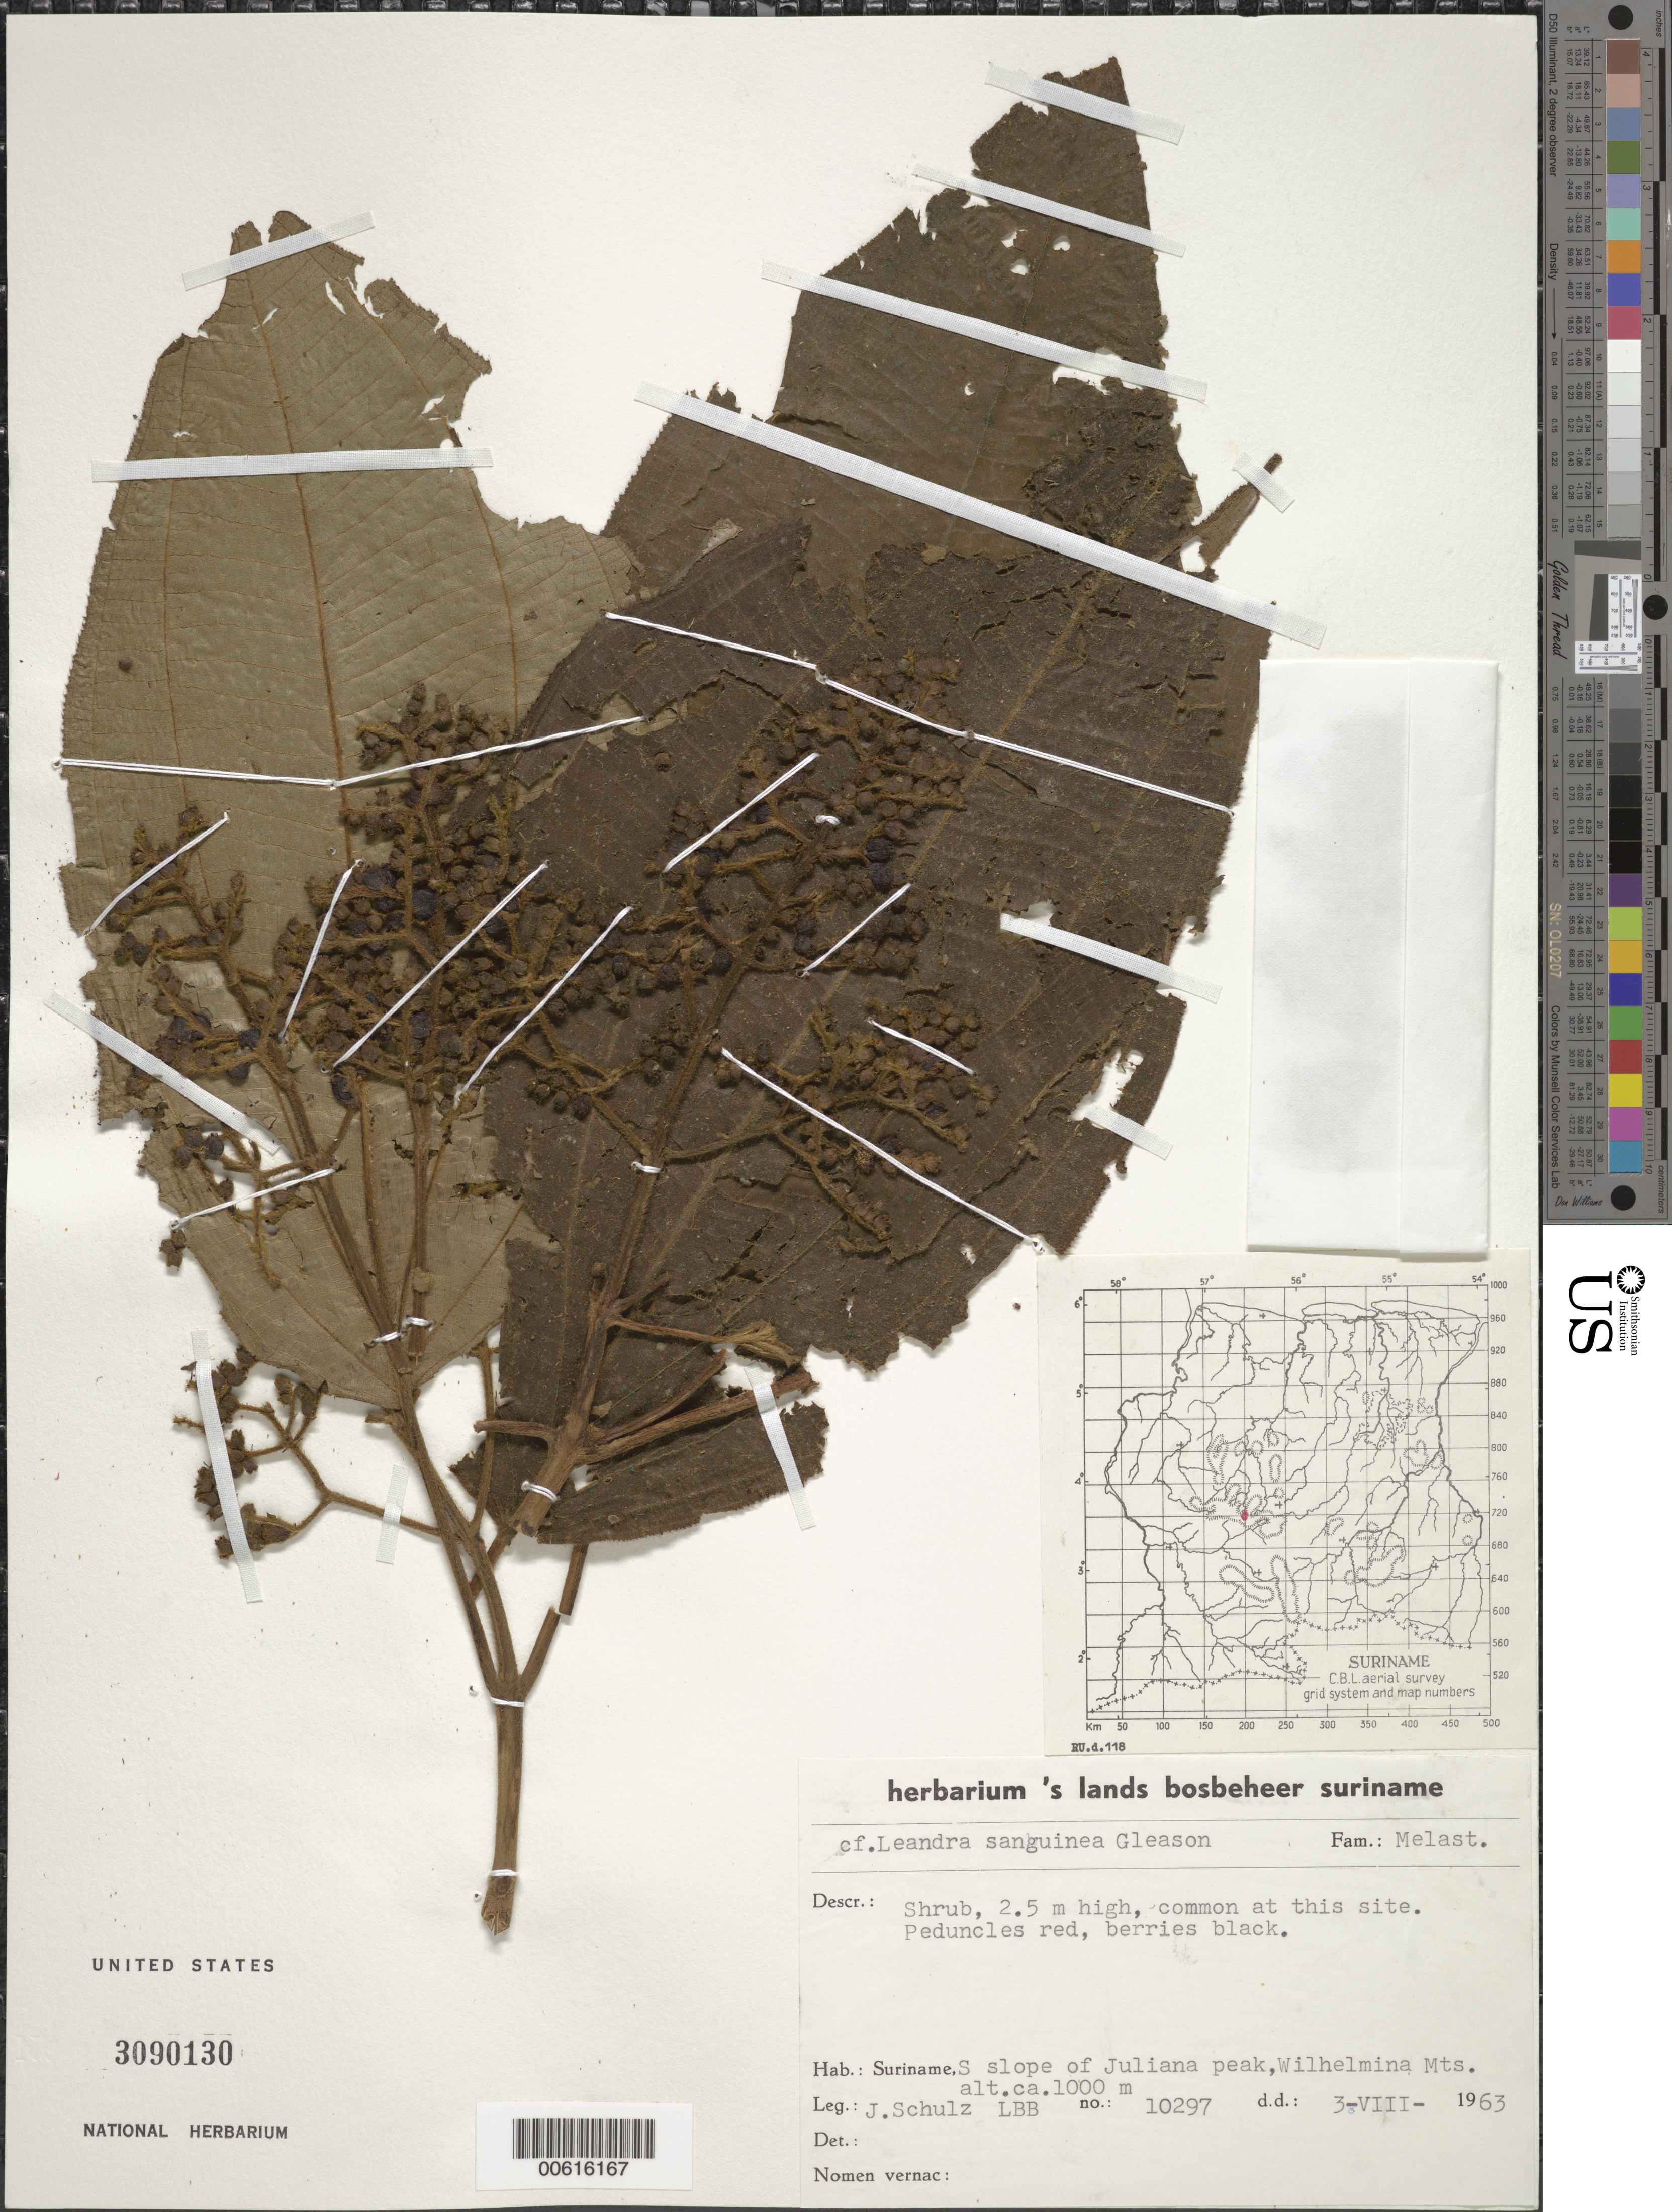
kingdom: Plantae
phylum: Tracheophyta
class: Magnoliopsida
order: Myrtales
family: Melastomataceae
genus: Leandra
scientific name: Leandra sanguinea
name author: Gleason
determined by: Lindeman, J. C.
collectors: J. P. Schulz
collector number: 10297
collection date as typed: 3-Aug-63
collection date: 1963-08-03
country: Suriname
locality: Wilhelminagebergte (Wilhelmina Mts.), Juliana Top, S slope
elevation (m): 1000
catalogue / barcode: US 3090130